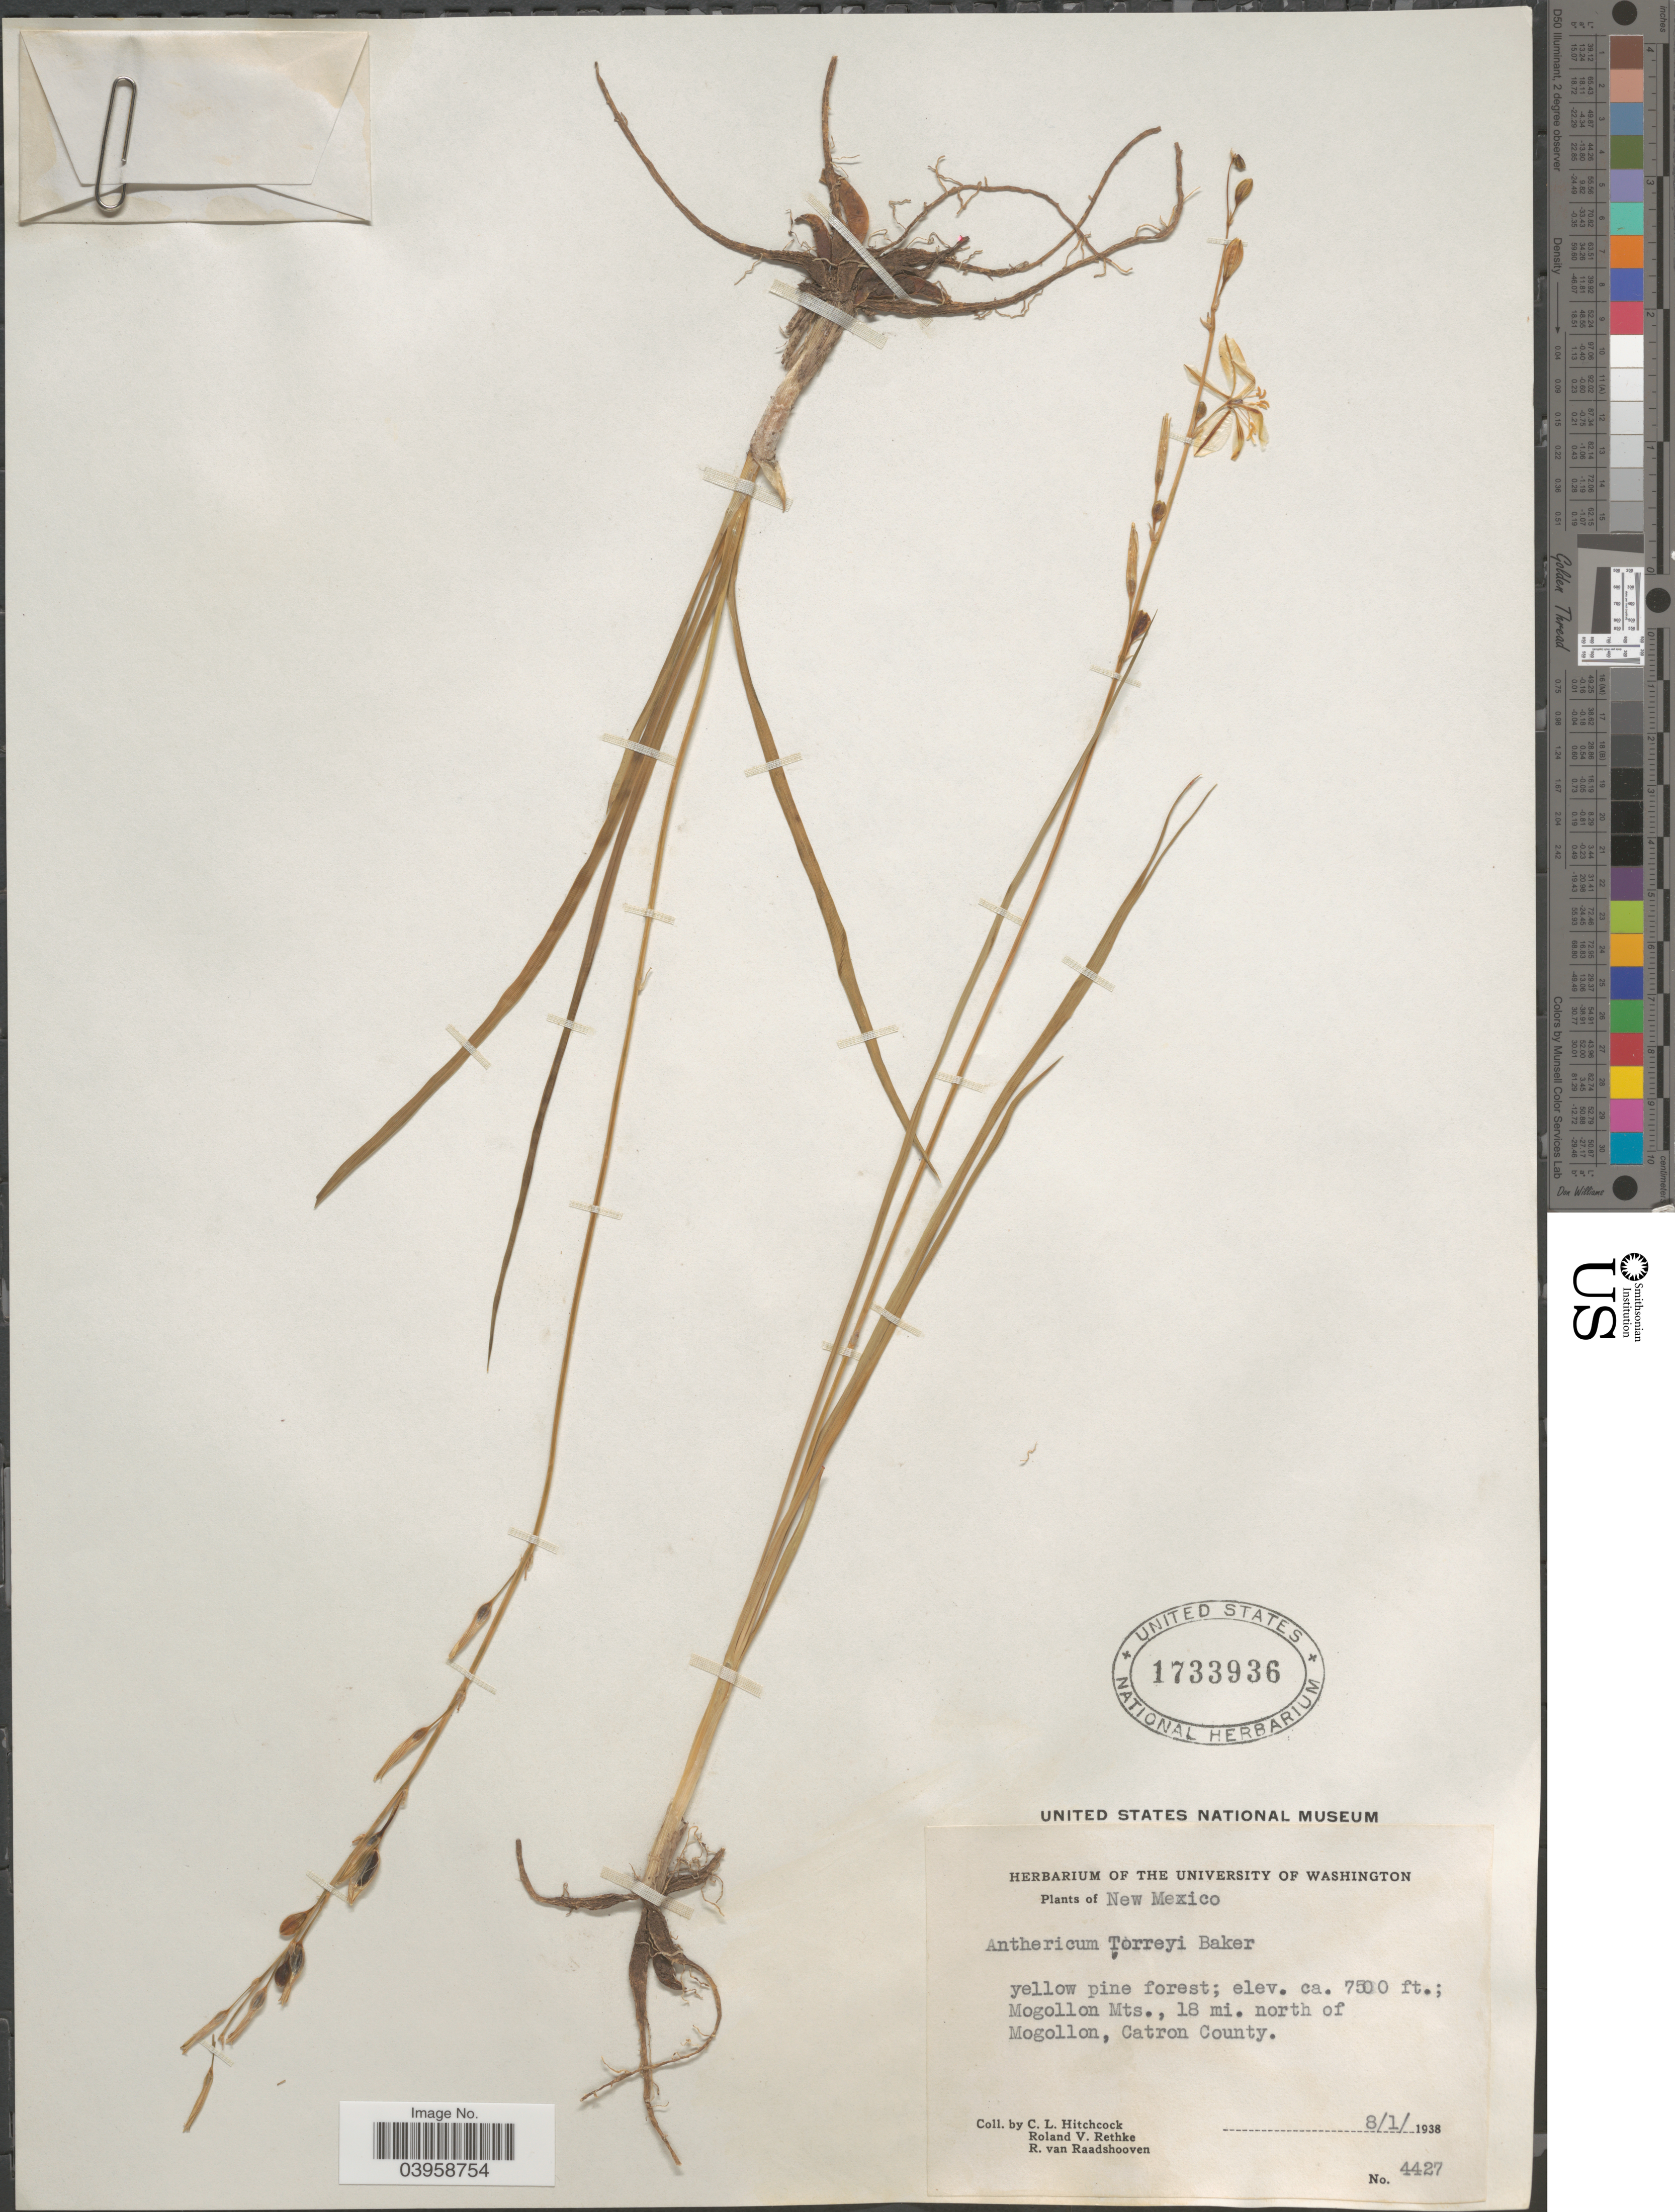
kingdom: Plantae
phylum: Tracheophyta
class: Liliopsida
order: Asparagales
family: Asparagaceae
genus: Anthericum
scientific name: Anthericum torreyi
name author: Baker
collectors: C. L. Hitchcock, R. Rethke & R. Raadshooven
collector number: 4427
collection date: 1938-08-01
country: United States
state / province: New Mexico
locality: Yellow pine forest; Mogollon Mts., 18 mi. north of Mogollon, Catron County.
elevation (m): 2286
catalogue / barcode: US 1733936